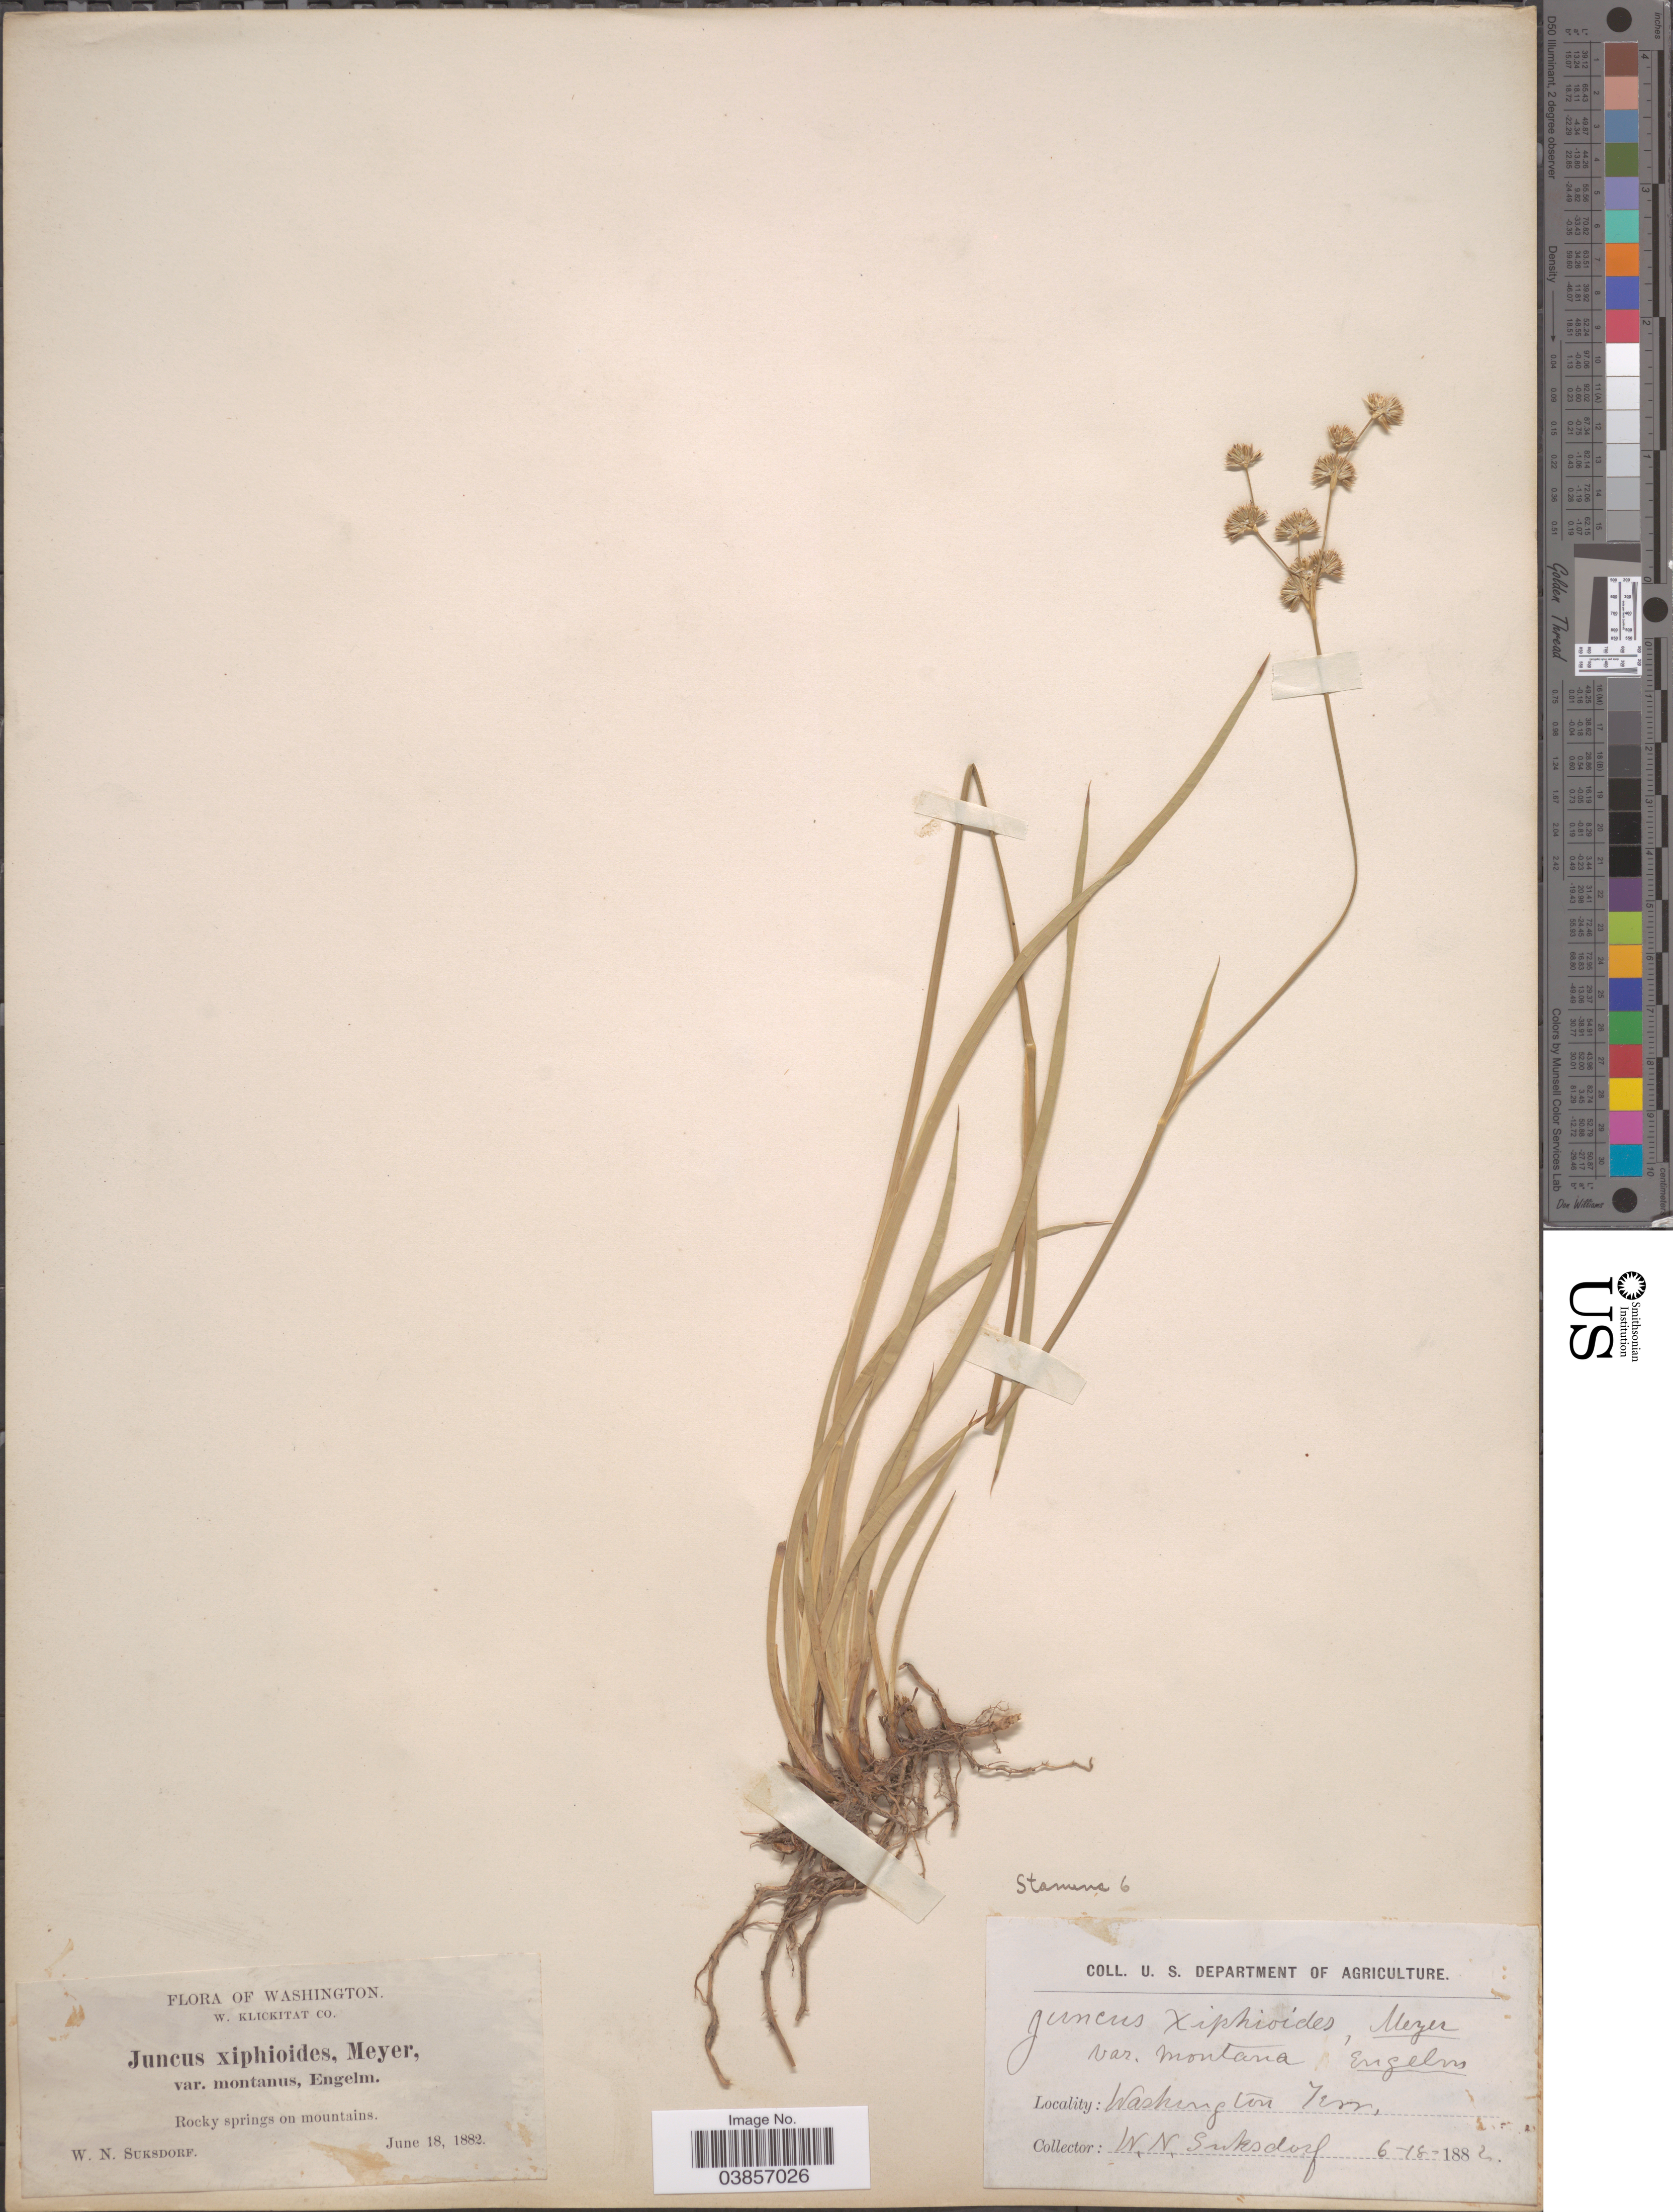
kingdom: Plantae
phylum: Tracheophyta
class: Liliopsida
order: Poales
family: Juncaceae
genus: Juncus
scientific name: Juncus saximontanus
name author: A. Nelson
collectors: W. N. Suksdorf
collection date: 1882-06-18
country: United States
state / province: Washington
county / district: Klickitat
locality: W. Klickitat Co.